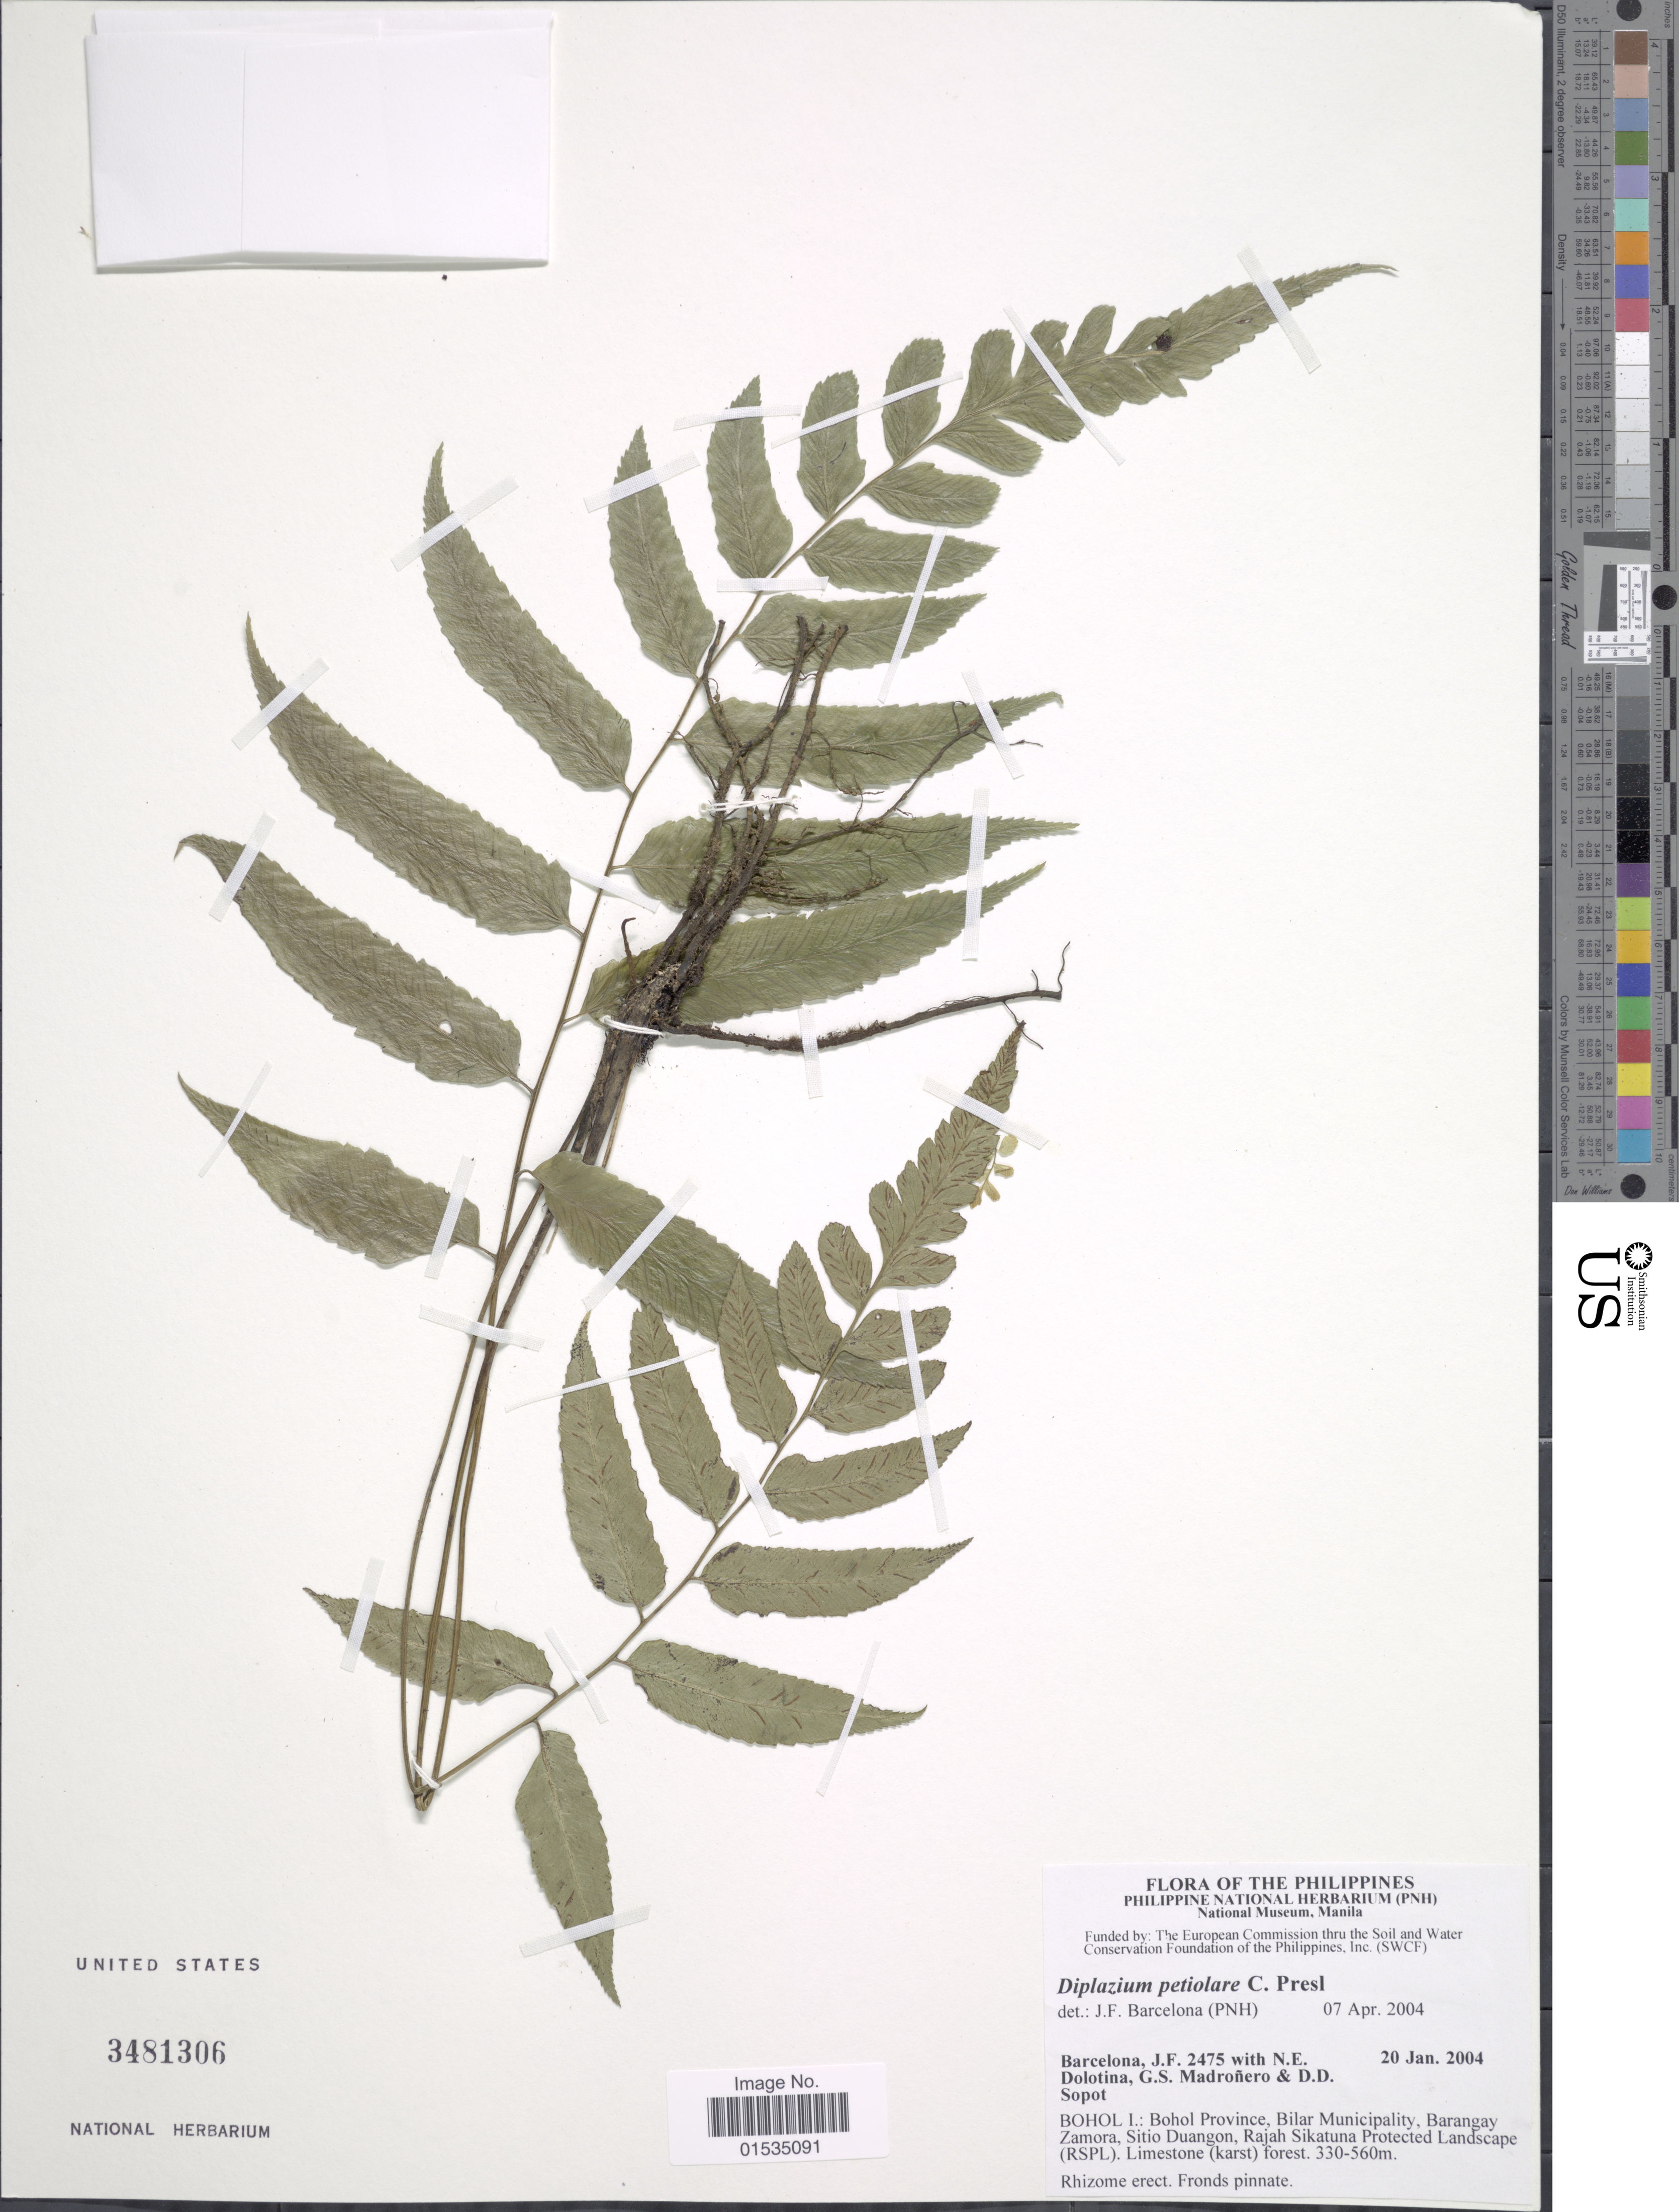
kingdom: Plantae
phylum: Tracheophyta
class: Polypodiopsida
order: Polypodiales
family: Athyriaceae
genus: Diplazium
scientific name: Diplazium petiolare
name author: C. Presl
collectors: J. F. Barcelona, N. Dolotina, G. Madroñero & D. Sopot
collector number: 2475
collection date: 2004-01-20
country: Philippines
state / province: Central Visayas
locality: Bohol Province, Bilar Municipality, Barangay Zamora, Sitio Duangon, Rajah Sikatuna, Proctected Landscape (RSPL)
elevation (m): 330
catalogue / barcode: US 3481306